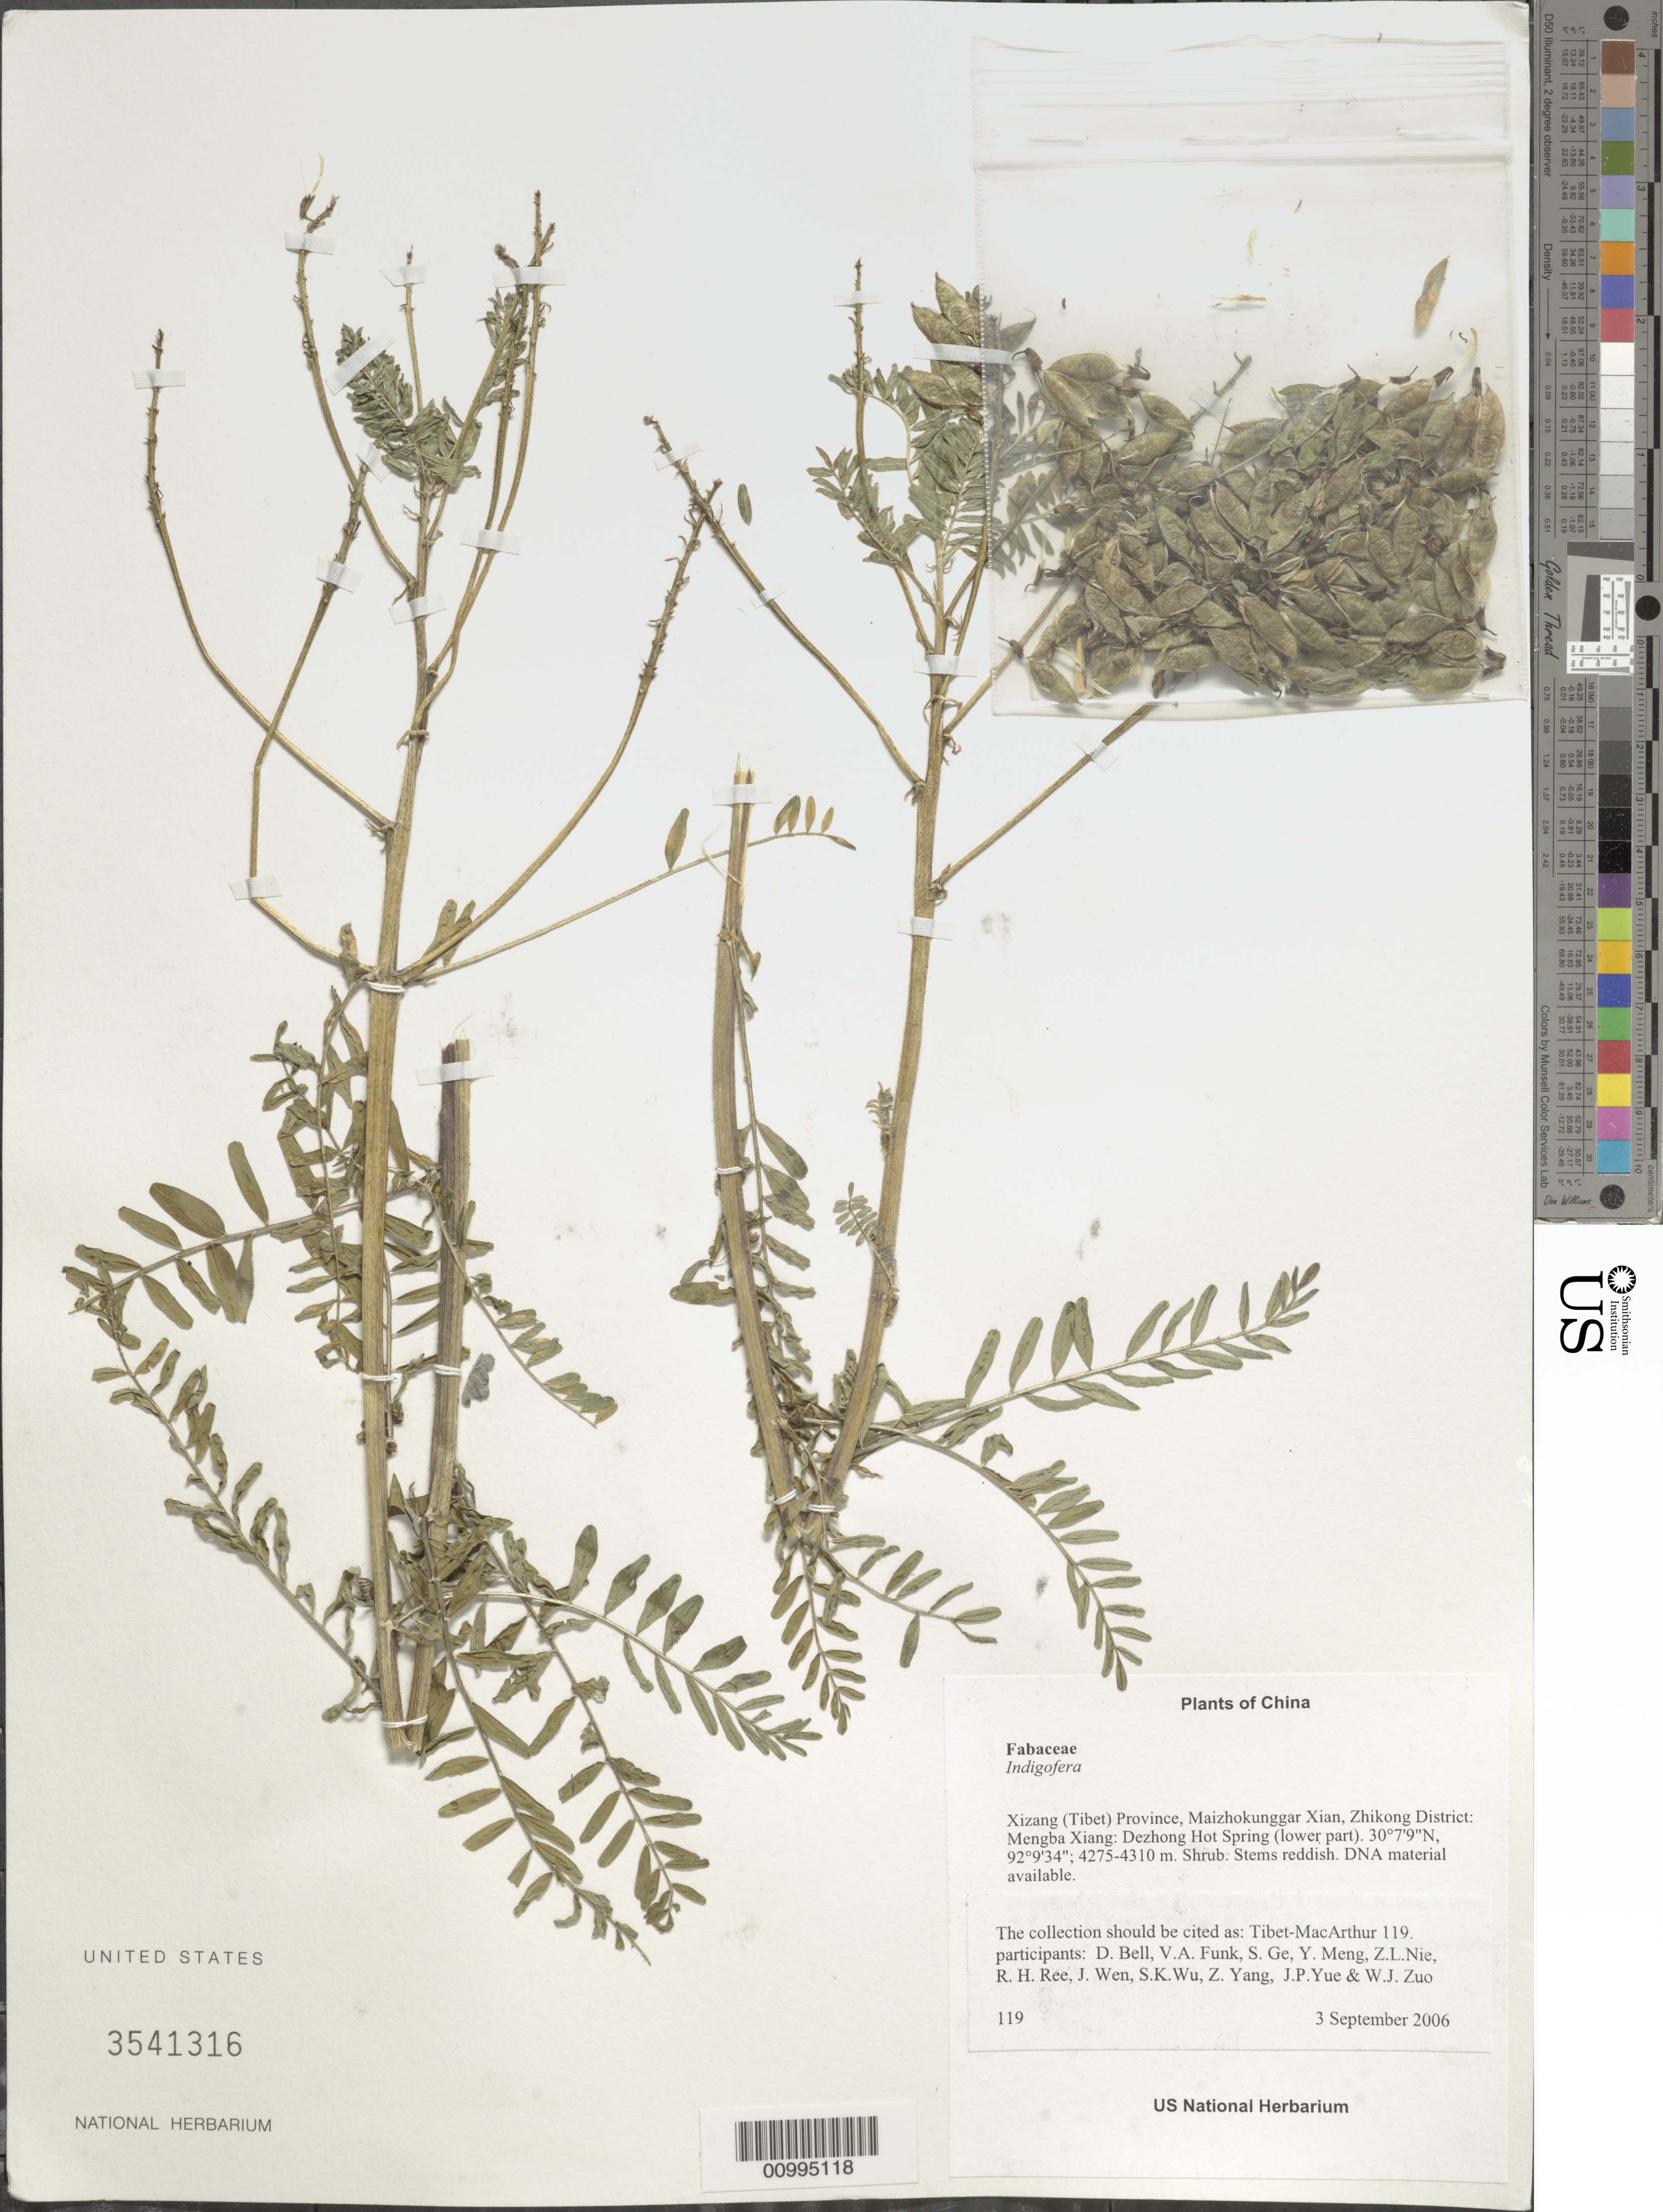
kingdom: Plantae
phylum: Tracheophyta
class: Magnoliopsida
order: Fabales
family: Fabaceae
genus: Indigofera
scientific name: Indigofera sp.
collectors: Tibet-MacArthur, D. A. Bell, V. Funk, S. Ge, Y. Meng, Z. Nie, R. Ree, J. Wen, S. K. Wu, Z. Yang, J. Yue & W. Zuo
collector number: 119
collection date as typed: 03 Sep 2006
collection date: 2006-09-03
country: China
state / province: Xizang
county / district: Maizhokunggar Xian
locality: Zhikong District: Mengba Xiang:Dezhong Hot Spring (lower part).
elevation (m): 4275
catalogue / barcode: US 3541316